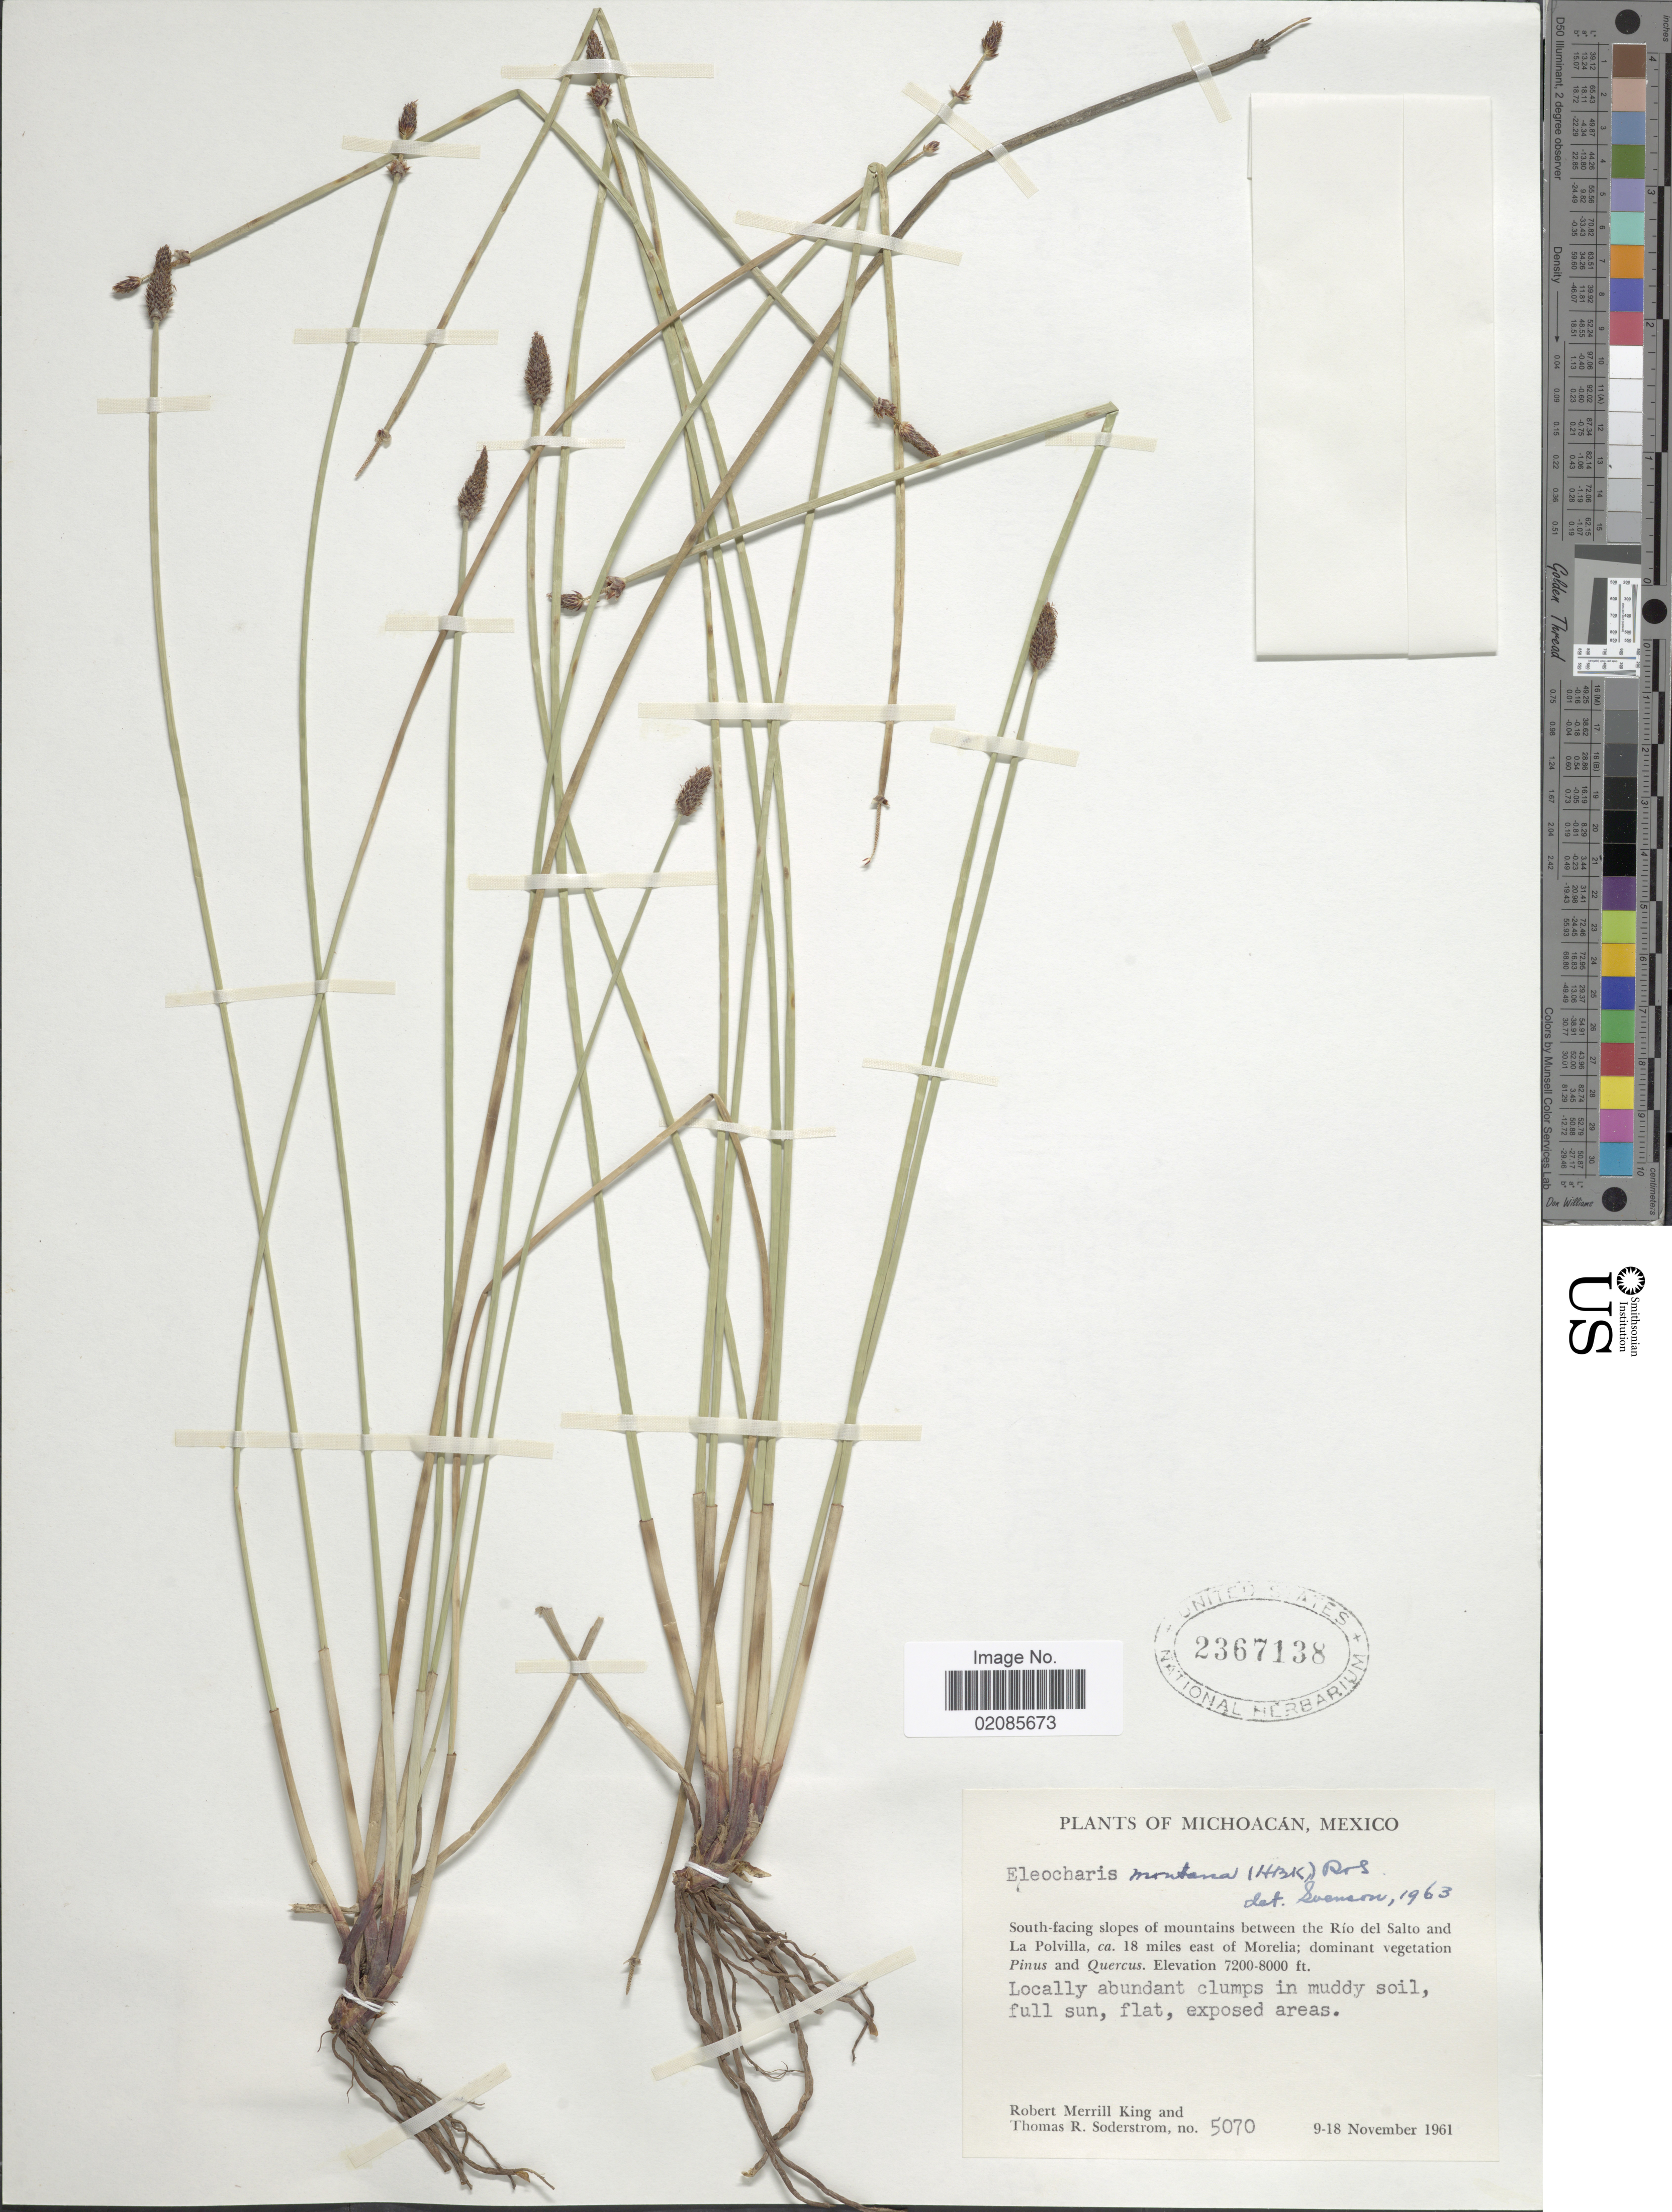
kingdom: Plantae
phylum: Tracheophyta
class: Liliopsida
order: Poales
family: Cyperaceae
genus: Eleocharis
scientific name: Eleocharis montana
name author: (Kunth) Roem. & Schult.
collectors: R. M. King & T. R. Soderstrom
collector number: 5070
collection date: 1961-11-09/1961-11-18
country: Mexico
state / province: Michoacán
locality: South-facing slopes of mountains between the Rio del Salto and La Polvilla, ca. 18 miles east of Morelia.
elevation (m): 2195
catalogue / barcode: US 2367138